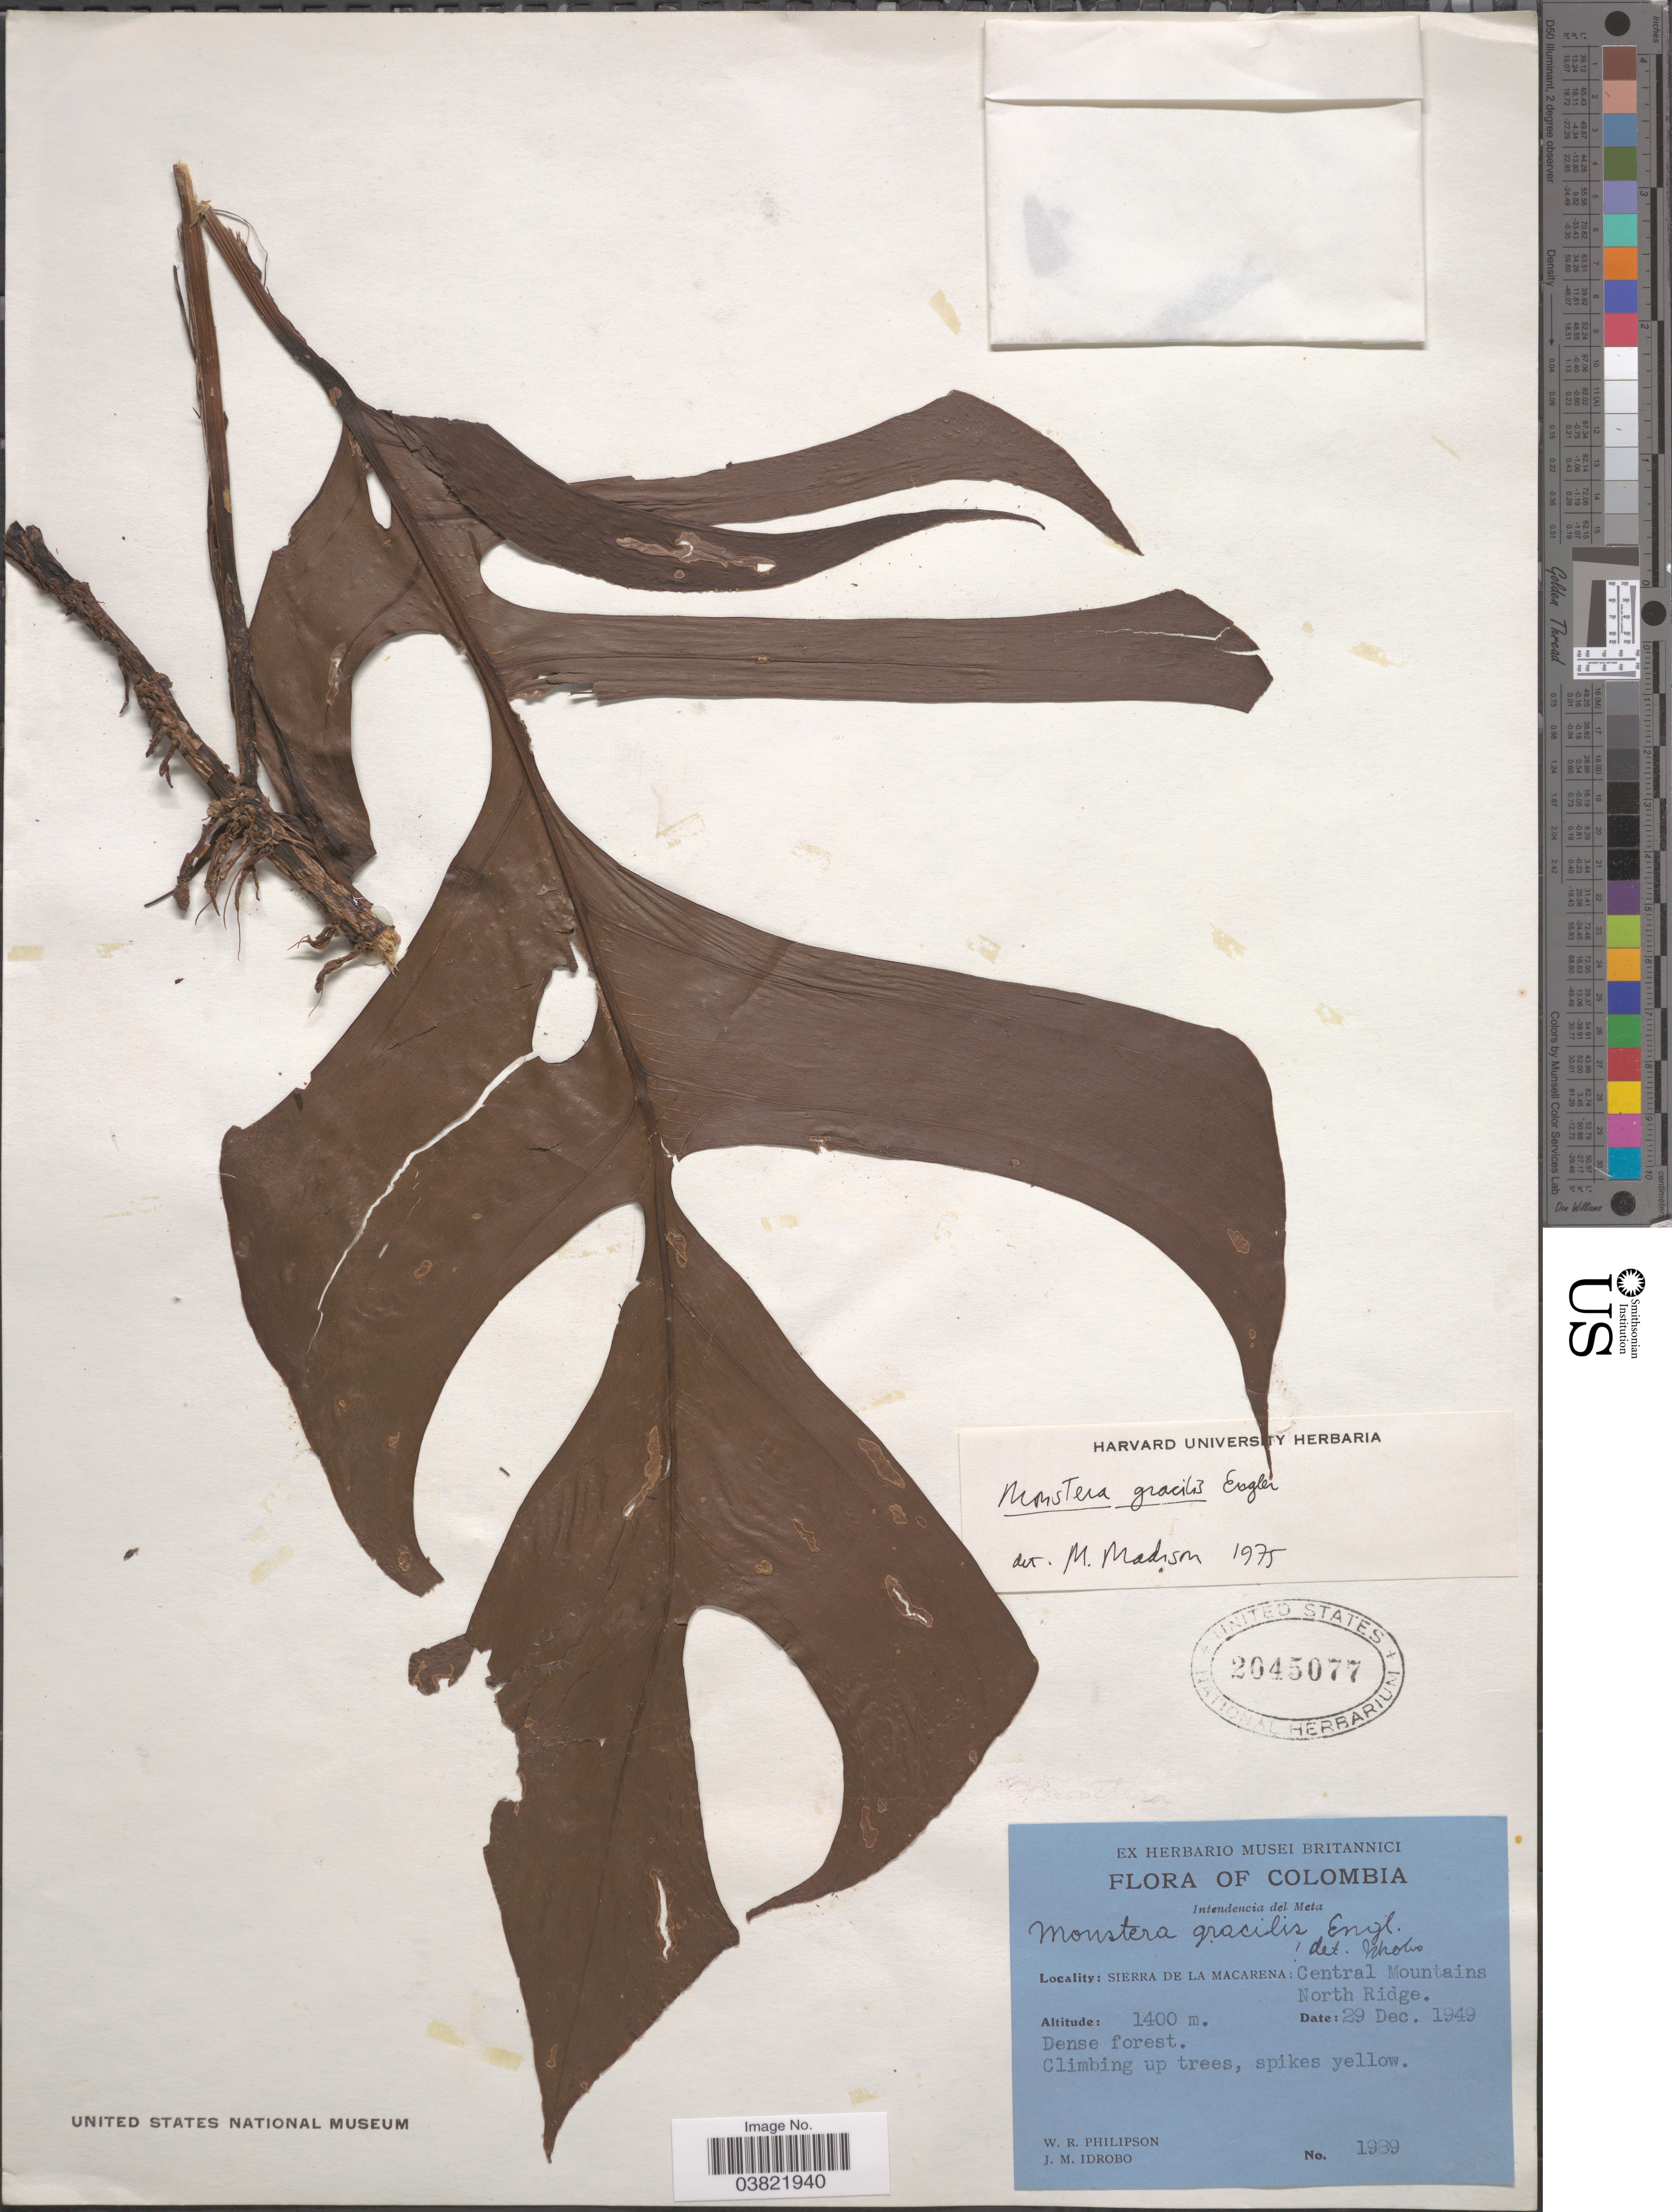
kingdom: Plantae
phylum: Tracheophyta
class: Liliopsida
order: Alismatales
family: Araceae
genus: Monstera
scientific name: Monstera gracilis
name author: Engl.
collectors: W. R. Philipson & J. M. Idrobo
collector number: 1989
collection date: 1949-12-29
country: Colombia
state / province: Meta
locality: Intendencia del Meta. Sierra de La Macarena: Central Mountains. North Ridge.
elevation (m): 1400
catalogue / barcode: US 2045077